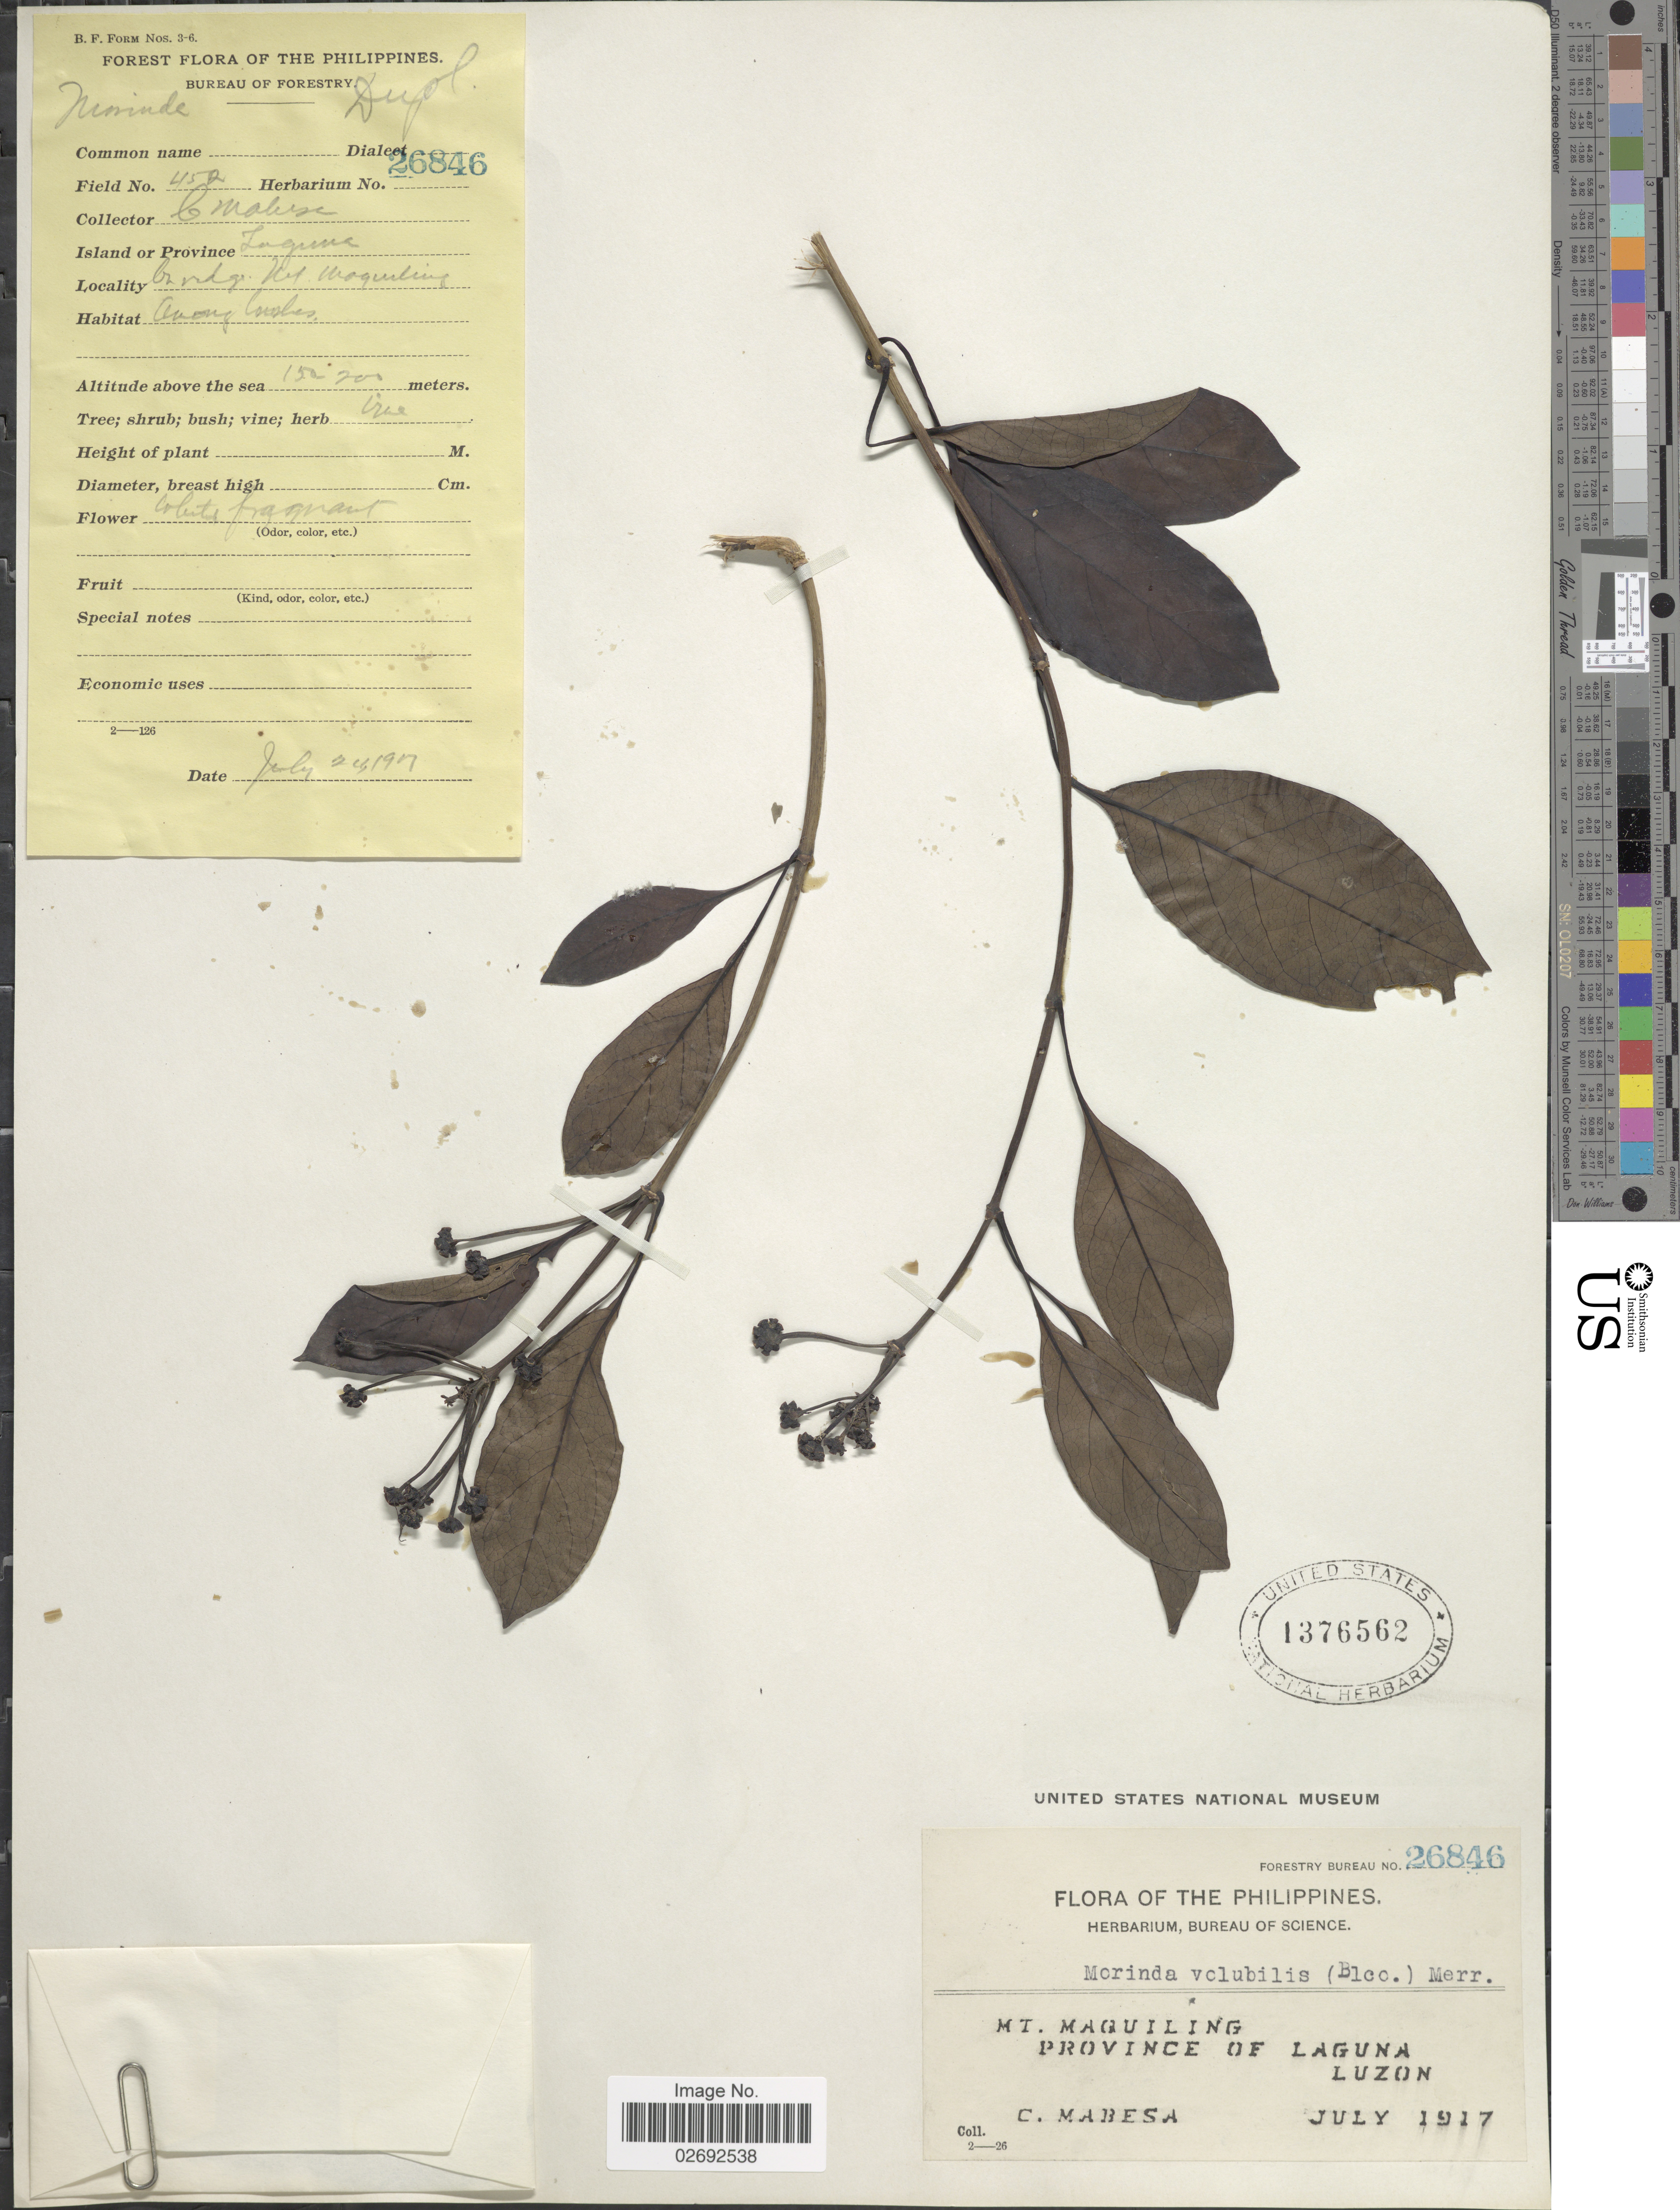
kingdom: Plantae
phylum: Tracheophyta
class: Magnoliopsida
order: Gentianales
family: Rubiaceae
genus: Morinda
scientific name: Morinda volubilis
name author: Merr.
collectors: C. Mabesa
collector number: Forestry Bureau 26846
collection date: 1917-07-24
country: Philippines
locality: Mt. Maquiling, Province of Laguna, Luzon.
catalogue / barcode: US 1376562